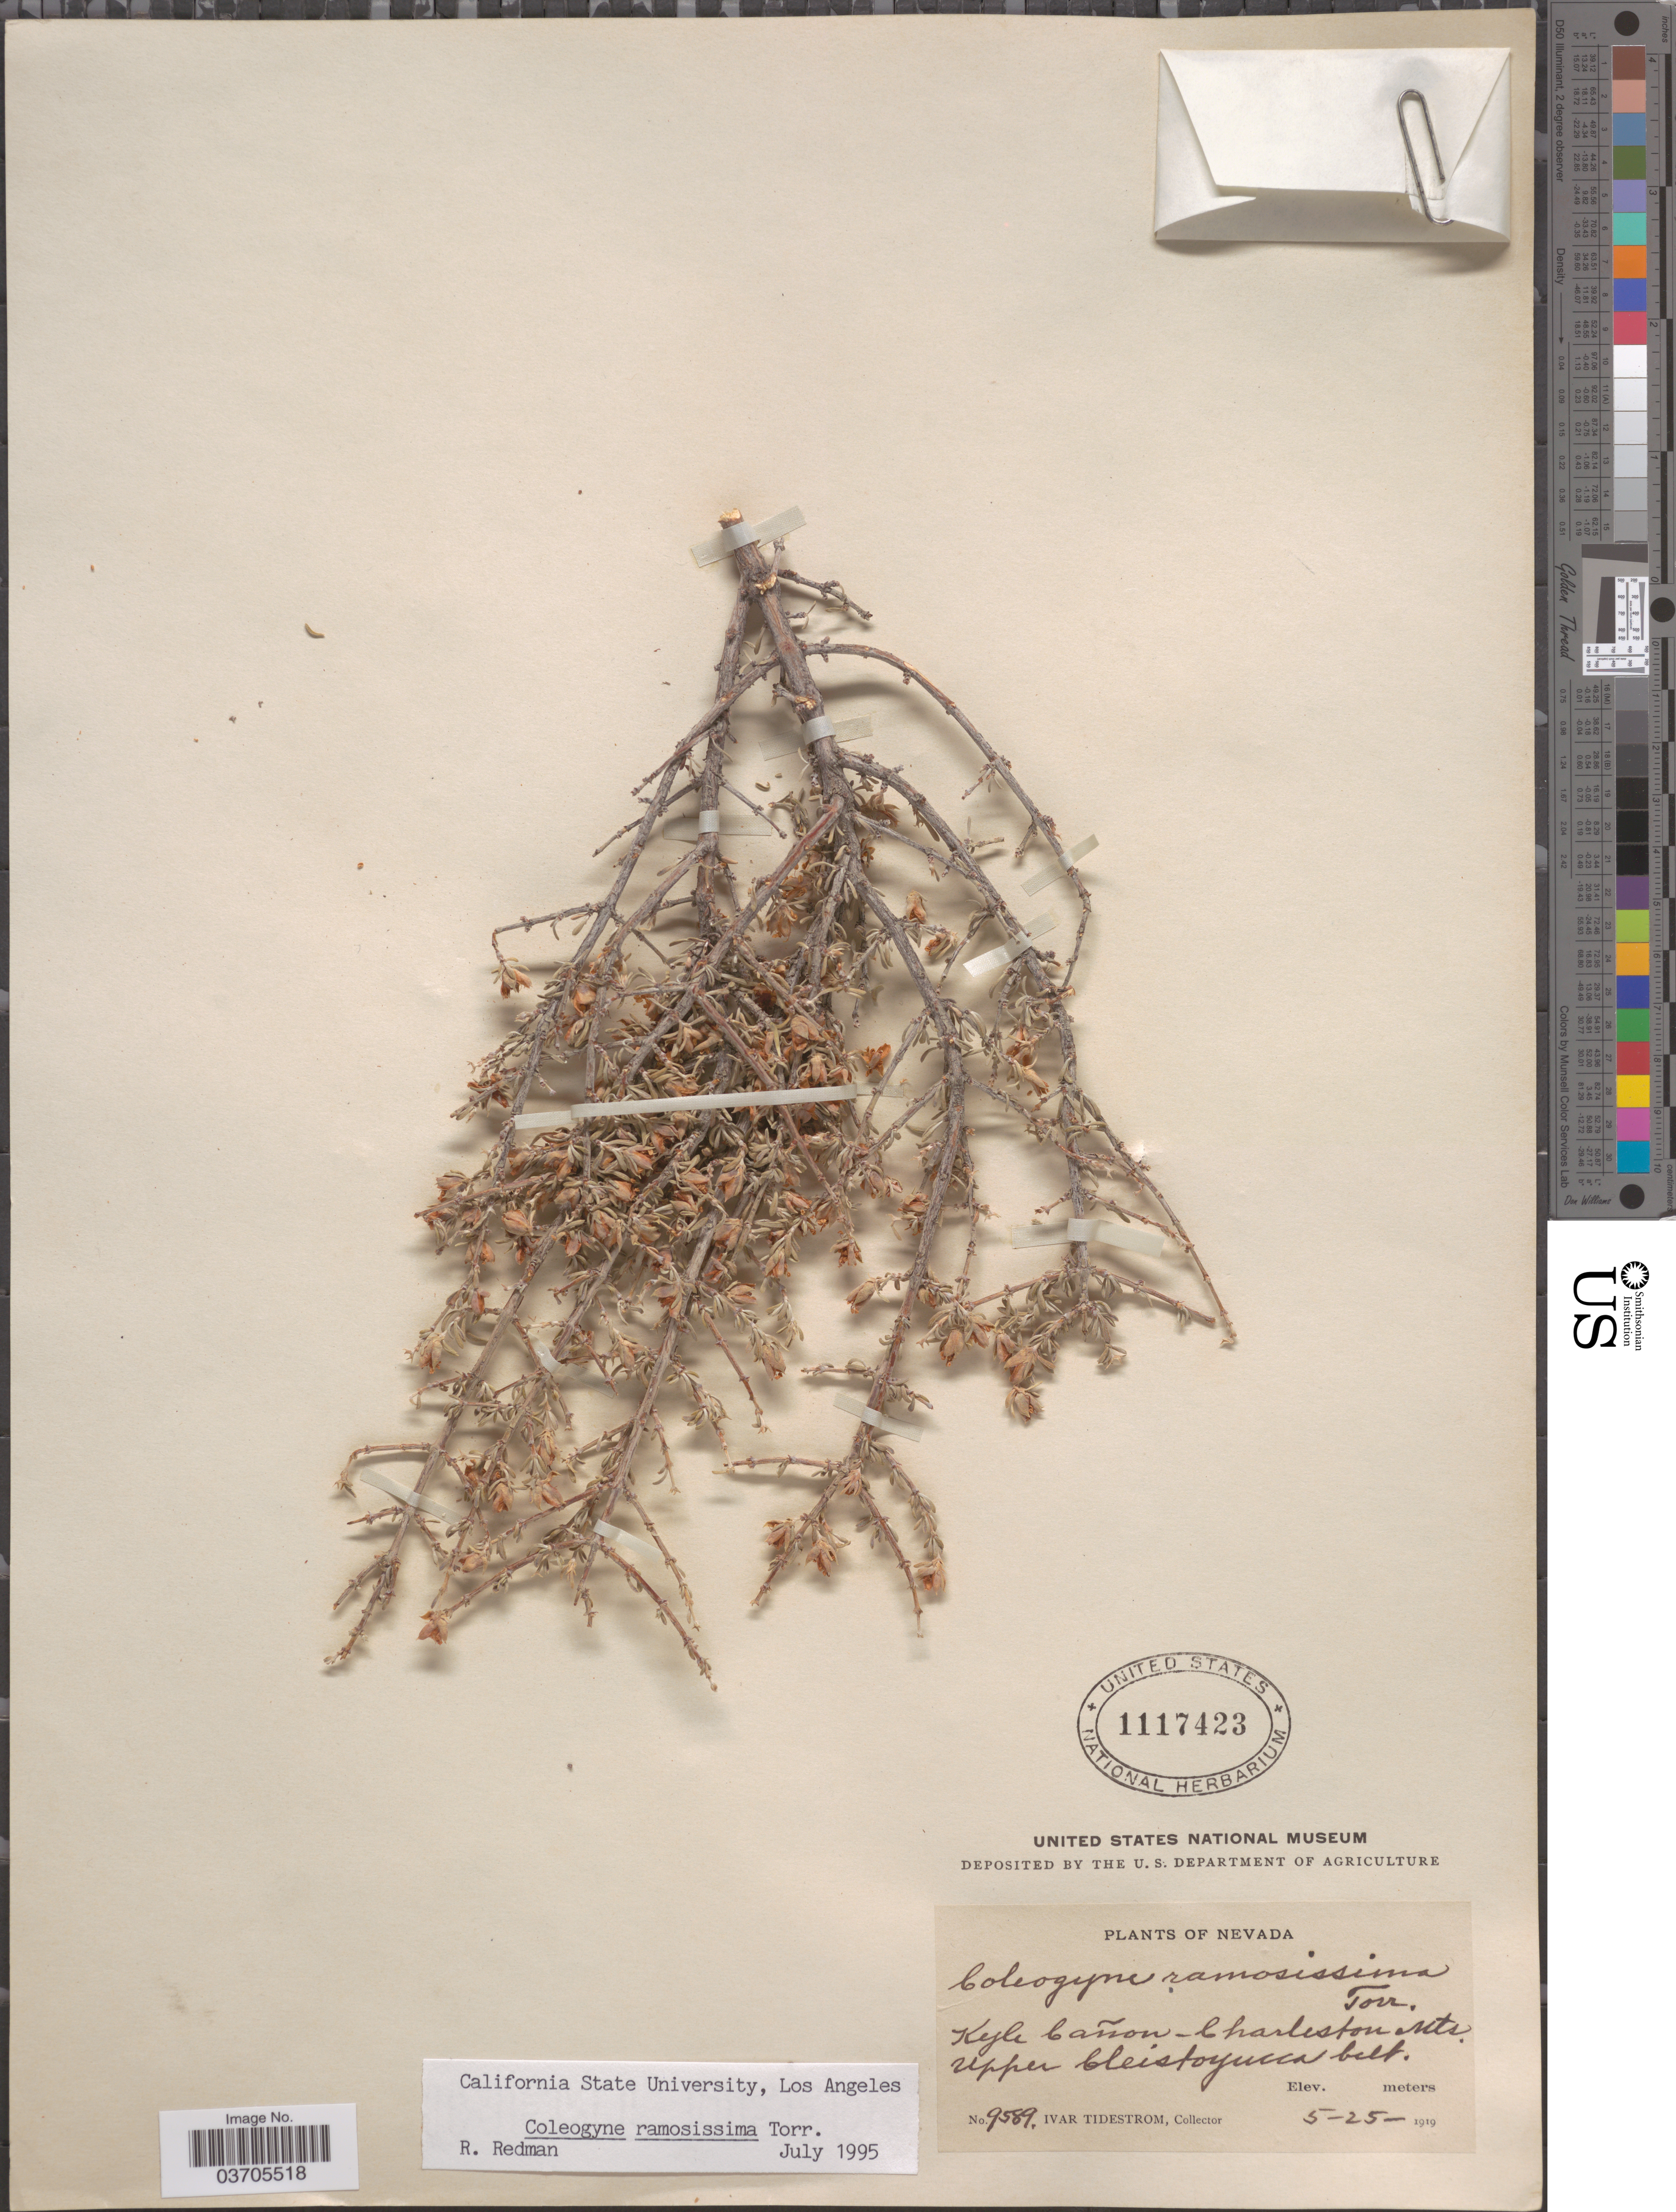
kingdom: Plantae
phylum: Tracheophyta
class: Magnoliopsida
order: Rosales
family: Rosaceae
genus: Coleogyne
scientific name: Coleogyne ramosissima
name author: Torr.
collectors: I. F. Tidestrom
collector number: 9589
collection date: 1919-05-25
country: United States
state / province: Nevada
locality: Kyle Cañon - Charleston Mts. Upper Cleistoyucca belt.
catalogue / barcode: US 1117423